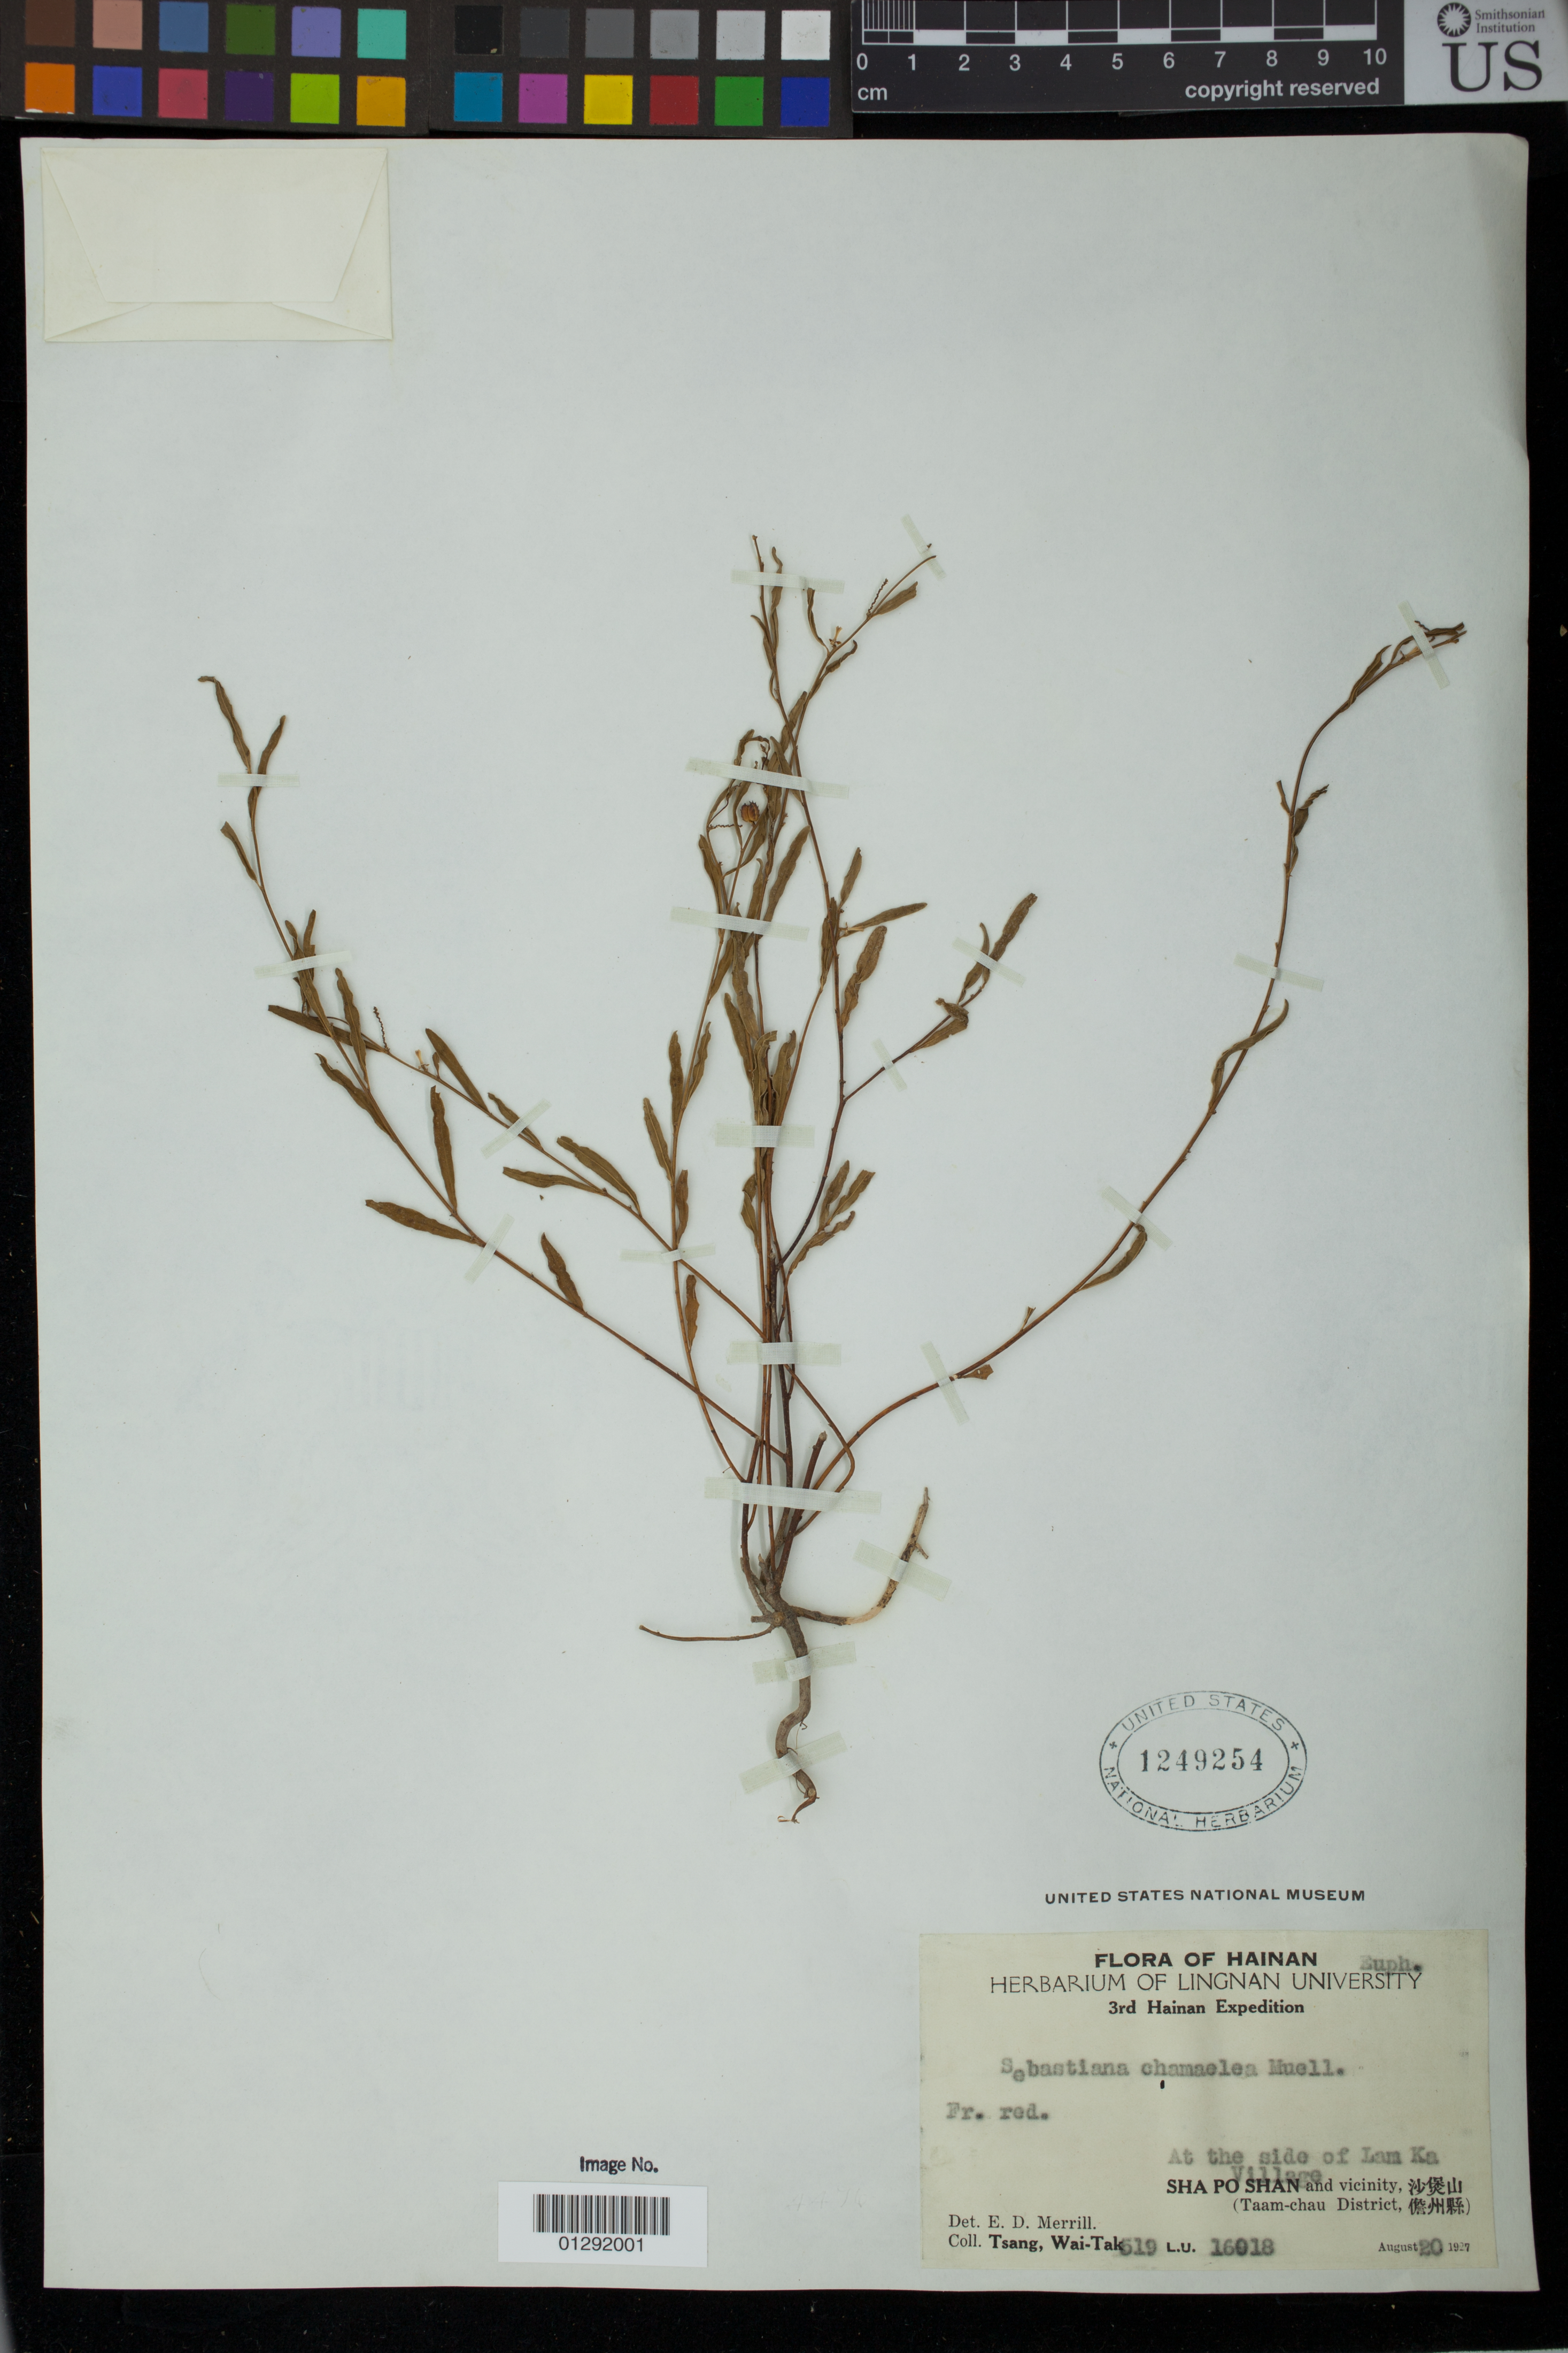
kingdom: Plantae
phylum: Tracheophyta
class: Magnoliopsida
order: Malpighiales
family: Euphorbiaceae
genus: Sebastiania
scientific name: Sebastiania chamaelea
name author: (L.) Müll. Arg.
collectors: W. T. Tsang & L. Tsang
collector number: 619 / 16018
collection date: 1927-08-20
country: China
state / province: Hainan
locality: At the side of Lam Ka Village. Sha Po Shan and vicinity (Taam-chau District).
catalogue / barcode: US 1249254